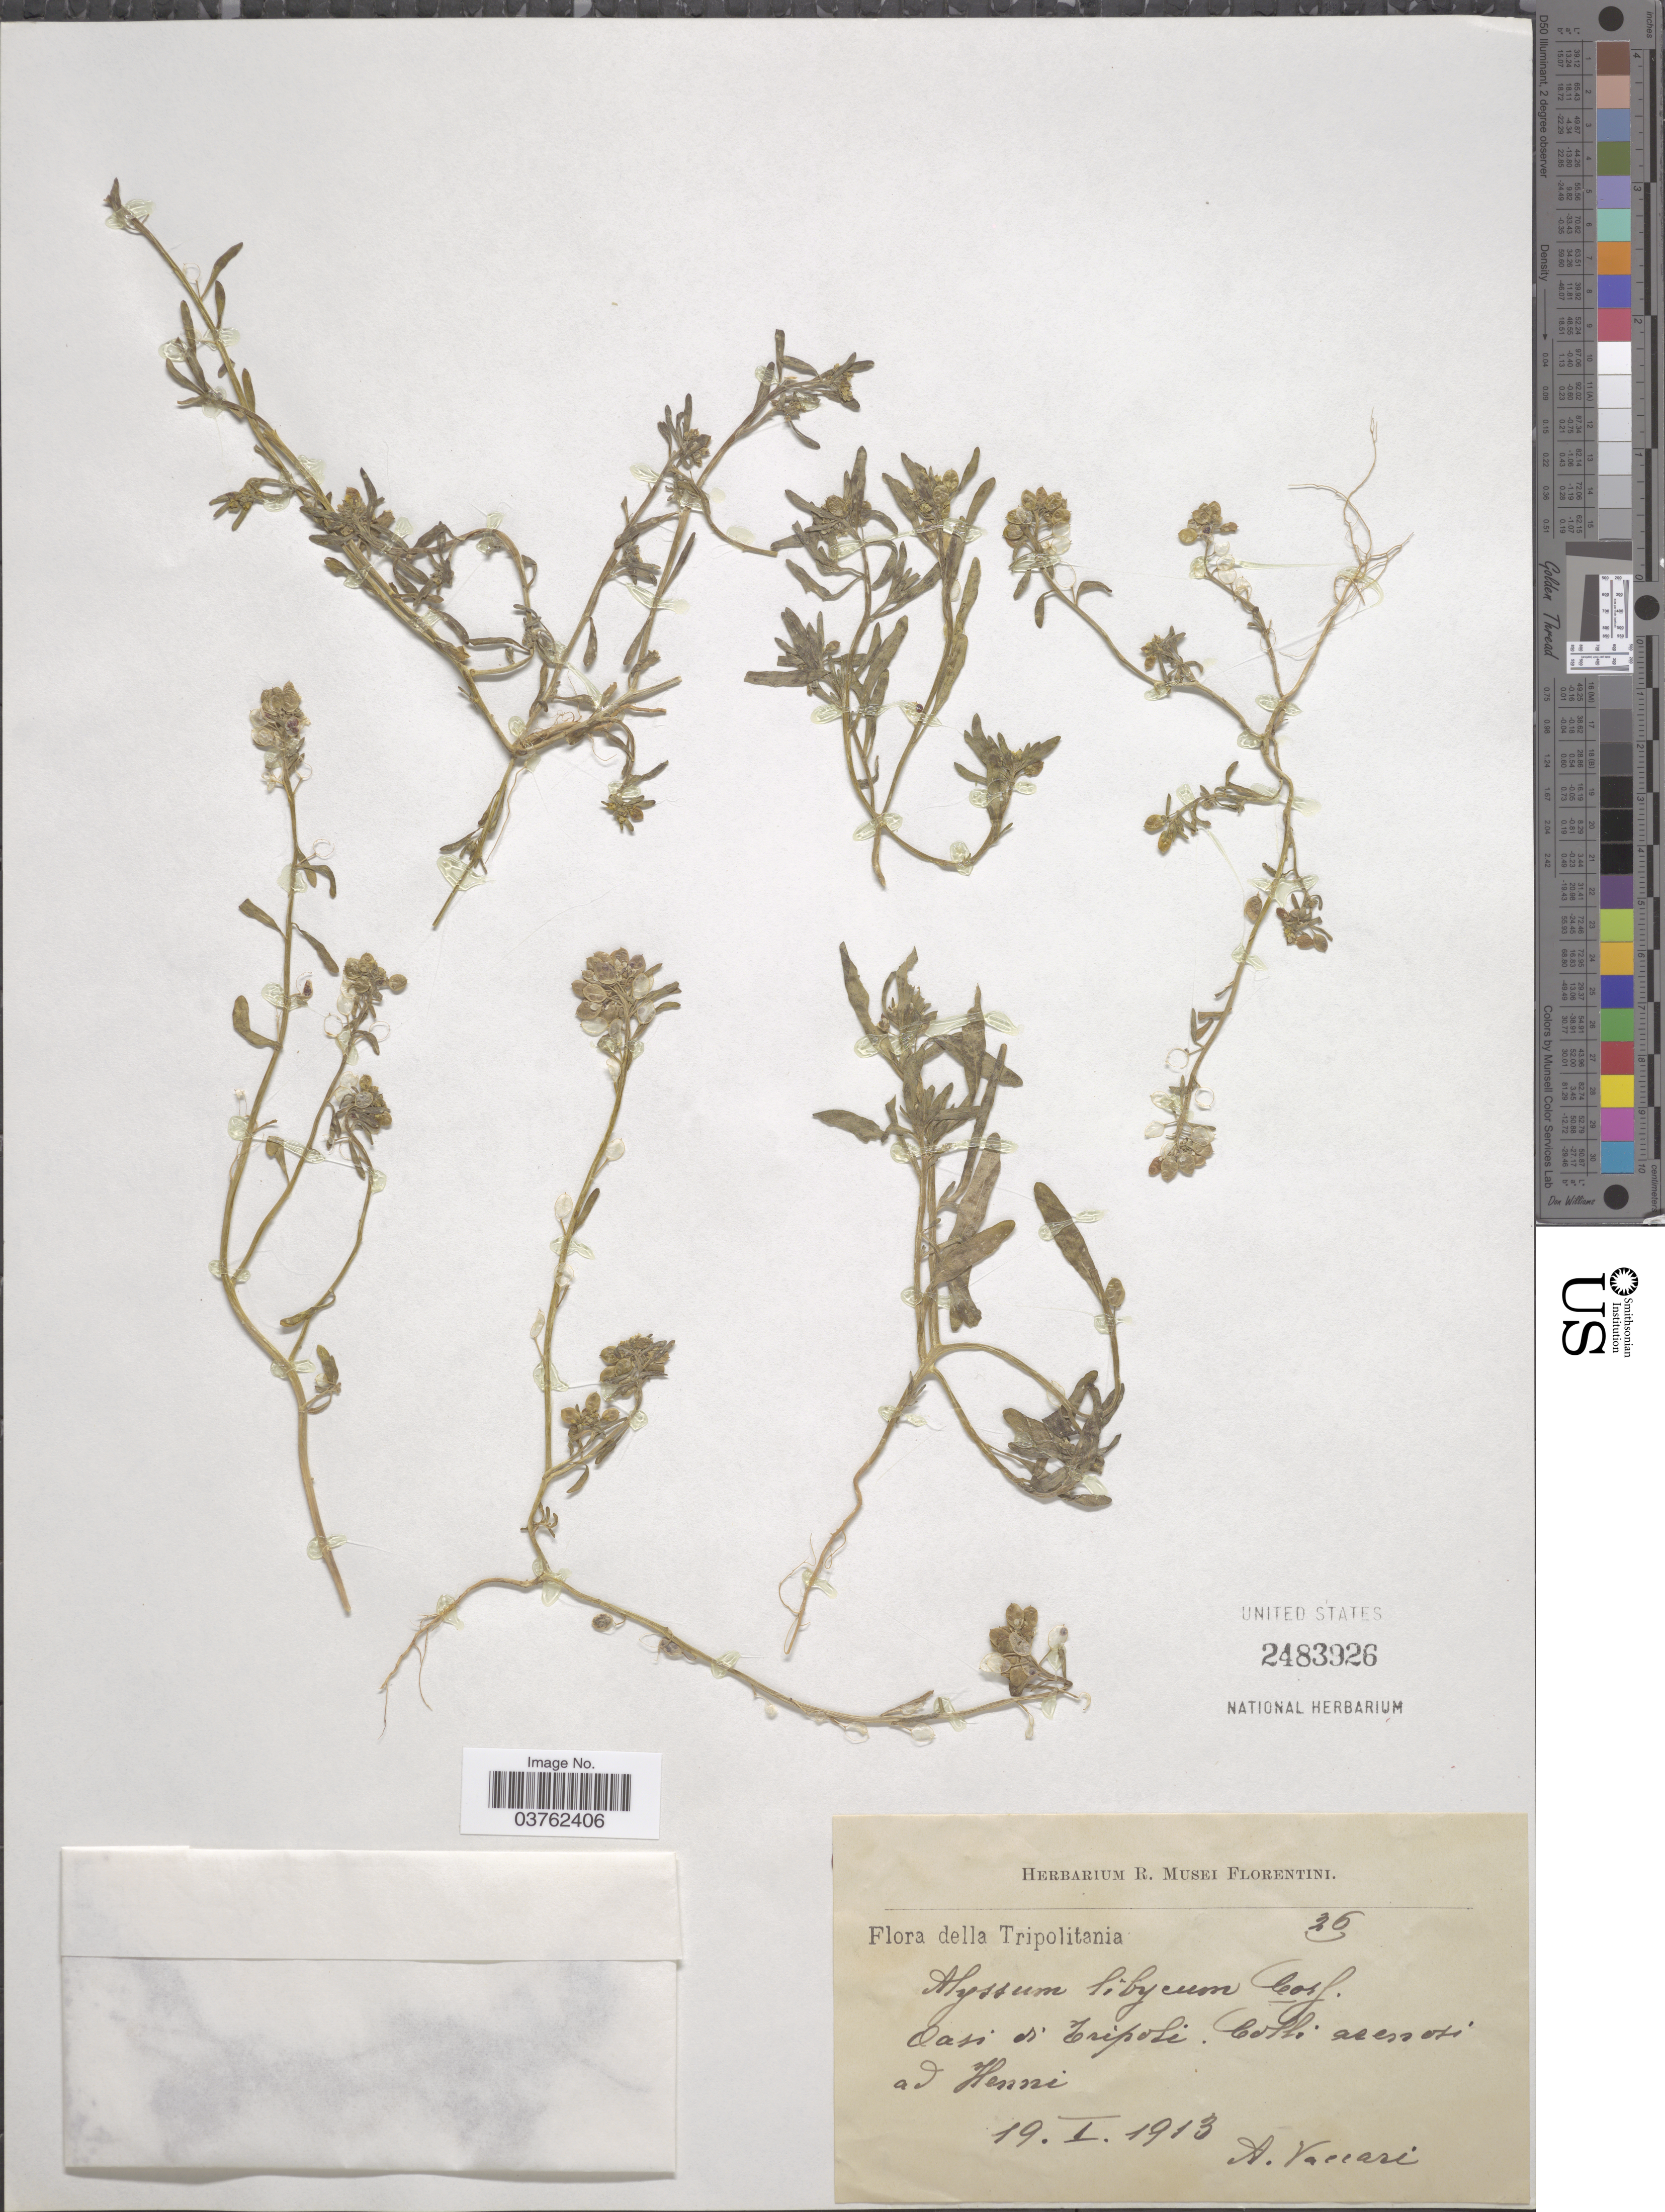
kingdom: Plantae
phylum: Tracheophyta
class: Magnoliopsida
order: Brassicales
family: Brassicaceae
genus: Alyssum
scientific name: Alyssum libycum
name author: Coss.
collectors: A. Vaccari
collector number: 26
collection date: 1913-01-19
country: Lebanon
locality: Della Tripolitania. Oasi es Tripoli. Colli. aressoti [interpreted] ad Henni.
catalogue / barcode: US 2483926